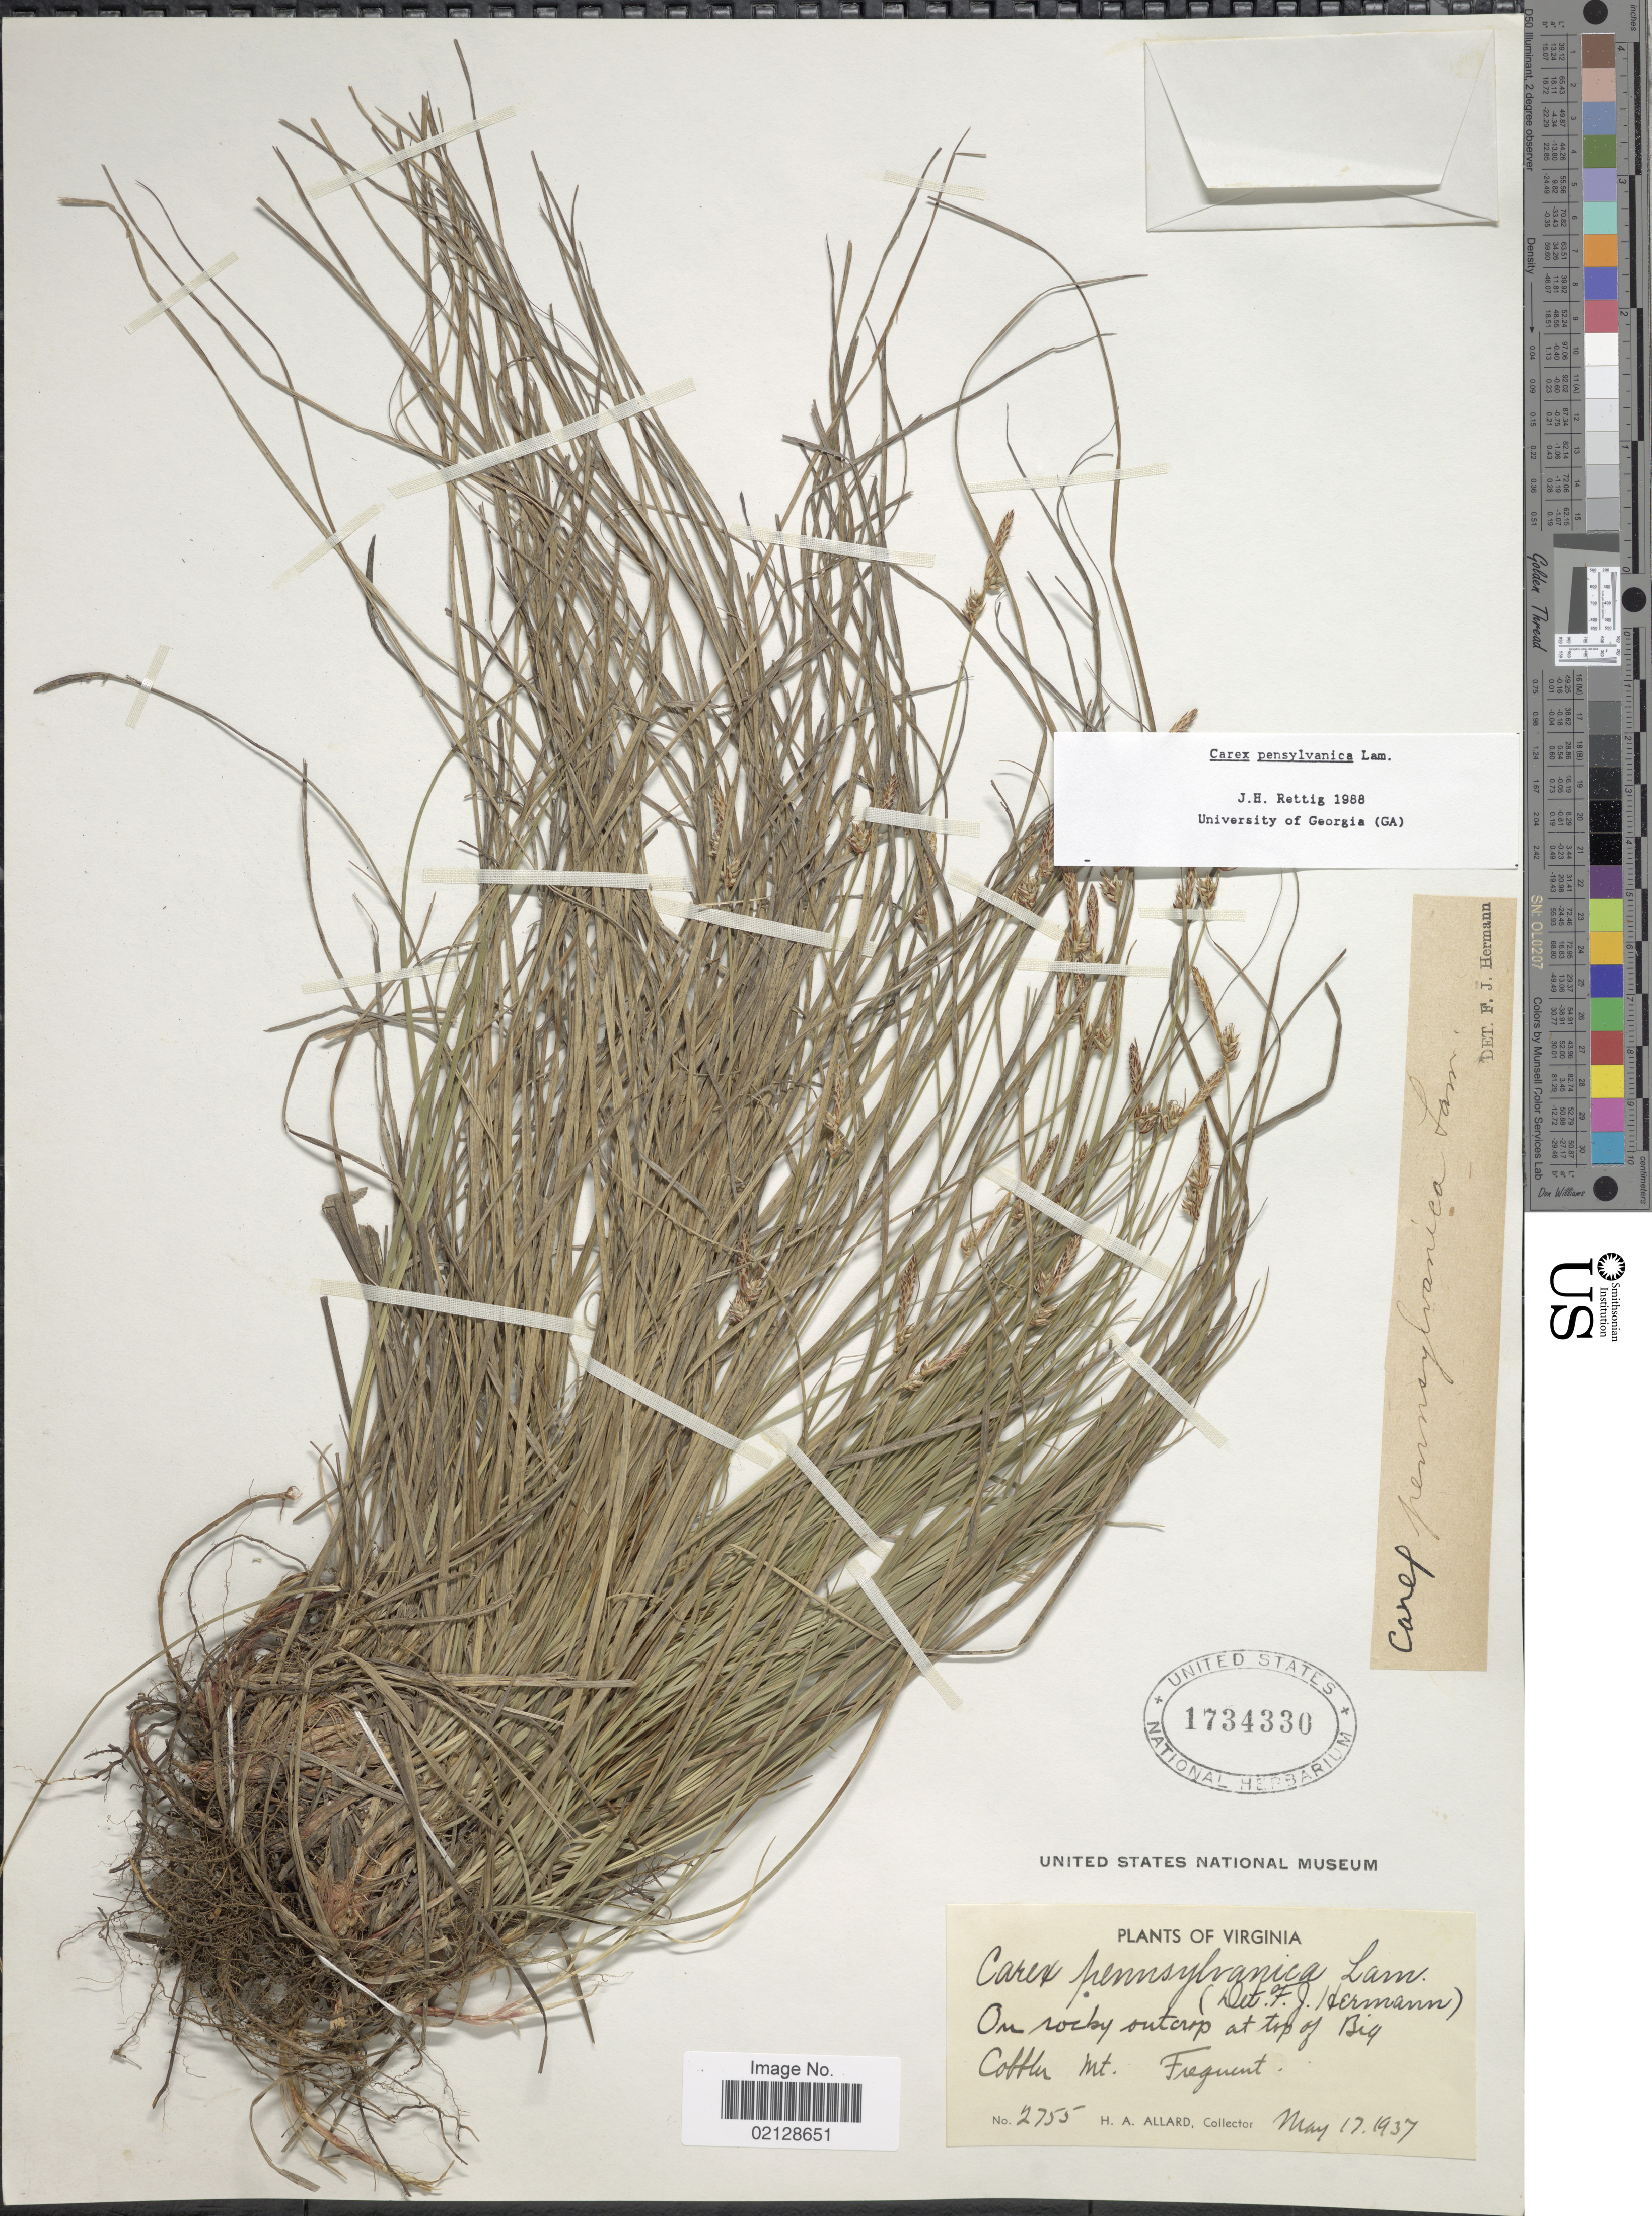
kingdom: Plantae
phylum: Tracheophyta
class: Liliopsida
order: Poales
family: Cyperaceae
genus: Carex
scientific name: Carex pensylvanica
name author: Lam.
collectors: H. A. Allard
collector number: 2755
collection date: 1937-05-17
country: United States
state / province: Virginia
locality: On rocky outcrop at top of Big Cobbler Mt., Frequent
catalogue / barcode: US 1734330